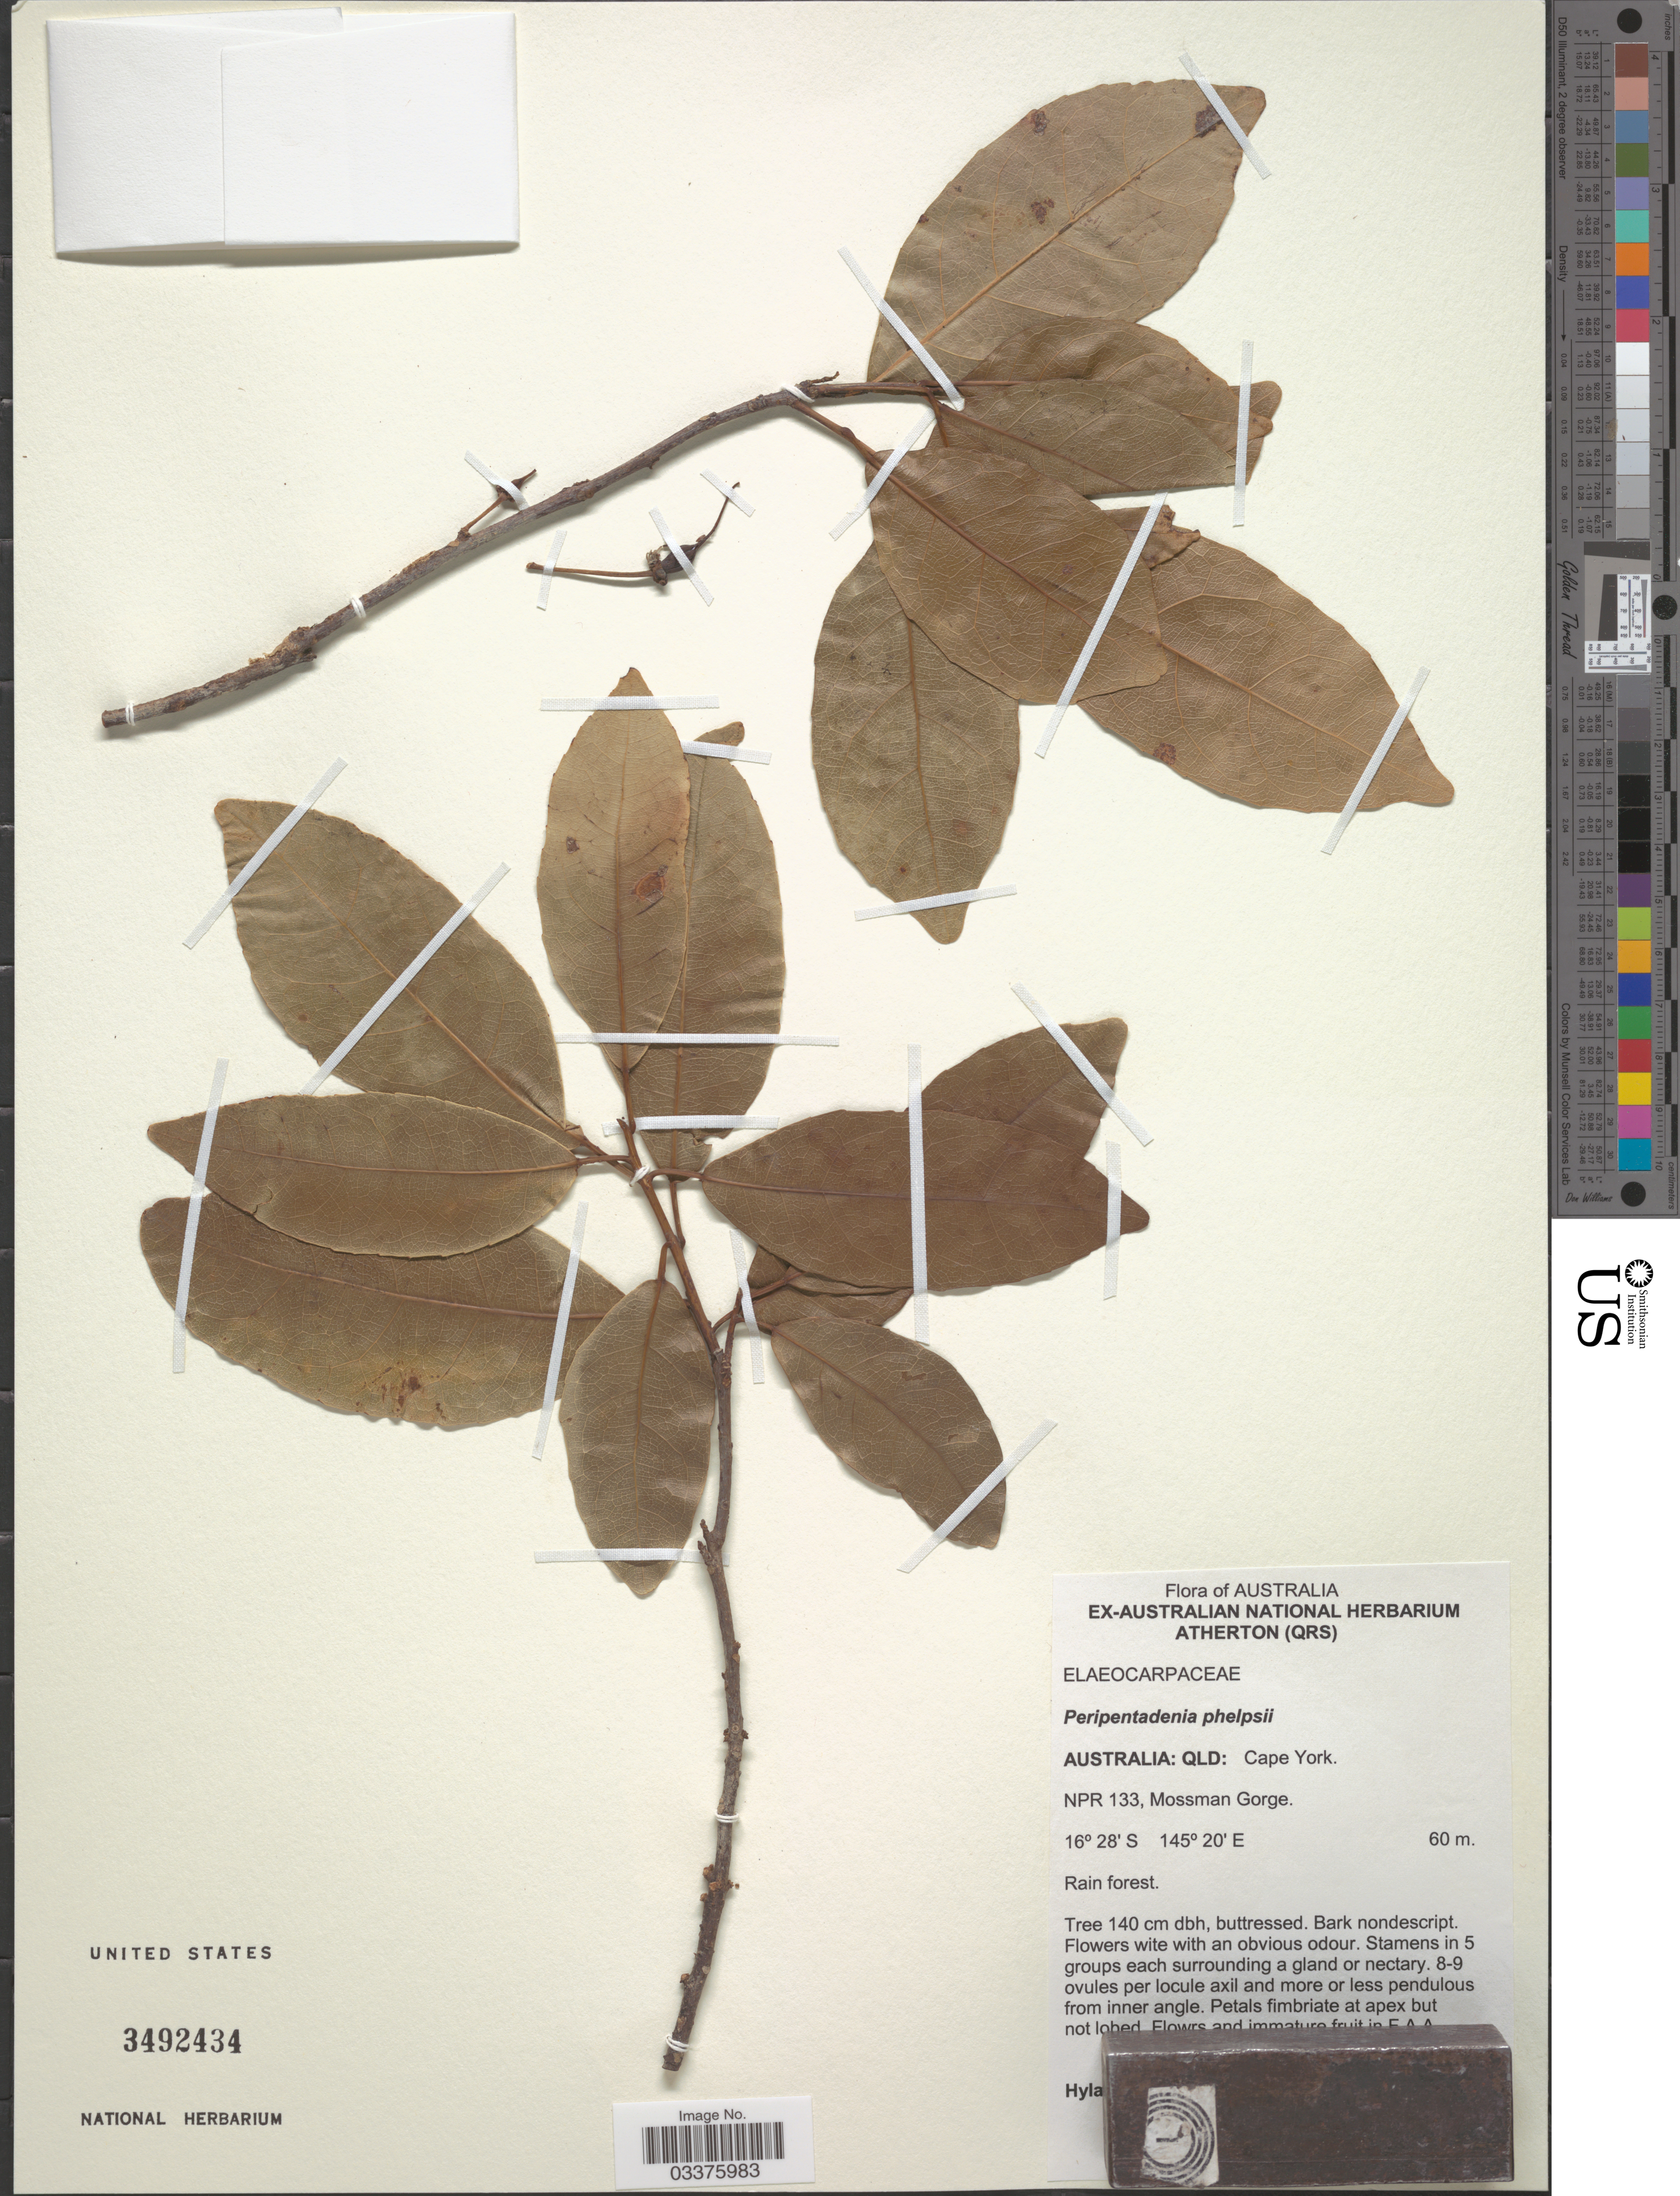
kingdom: Plantae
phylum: Tracheophyta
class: Magnoliopsida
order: Oxalidales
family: Elaeocarpaceae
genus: Peripentadenia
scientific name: Peripentadenia phelpsii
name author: B. Hyland & Coode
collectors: Hyland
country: Australia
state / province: Queensland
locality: Cape York. NPR 133, Mossman Gorge.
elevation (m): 60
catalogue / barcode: US 3492434